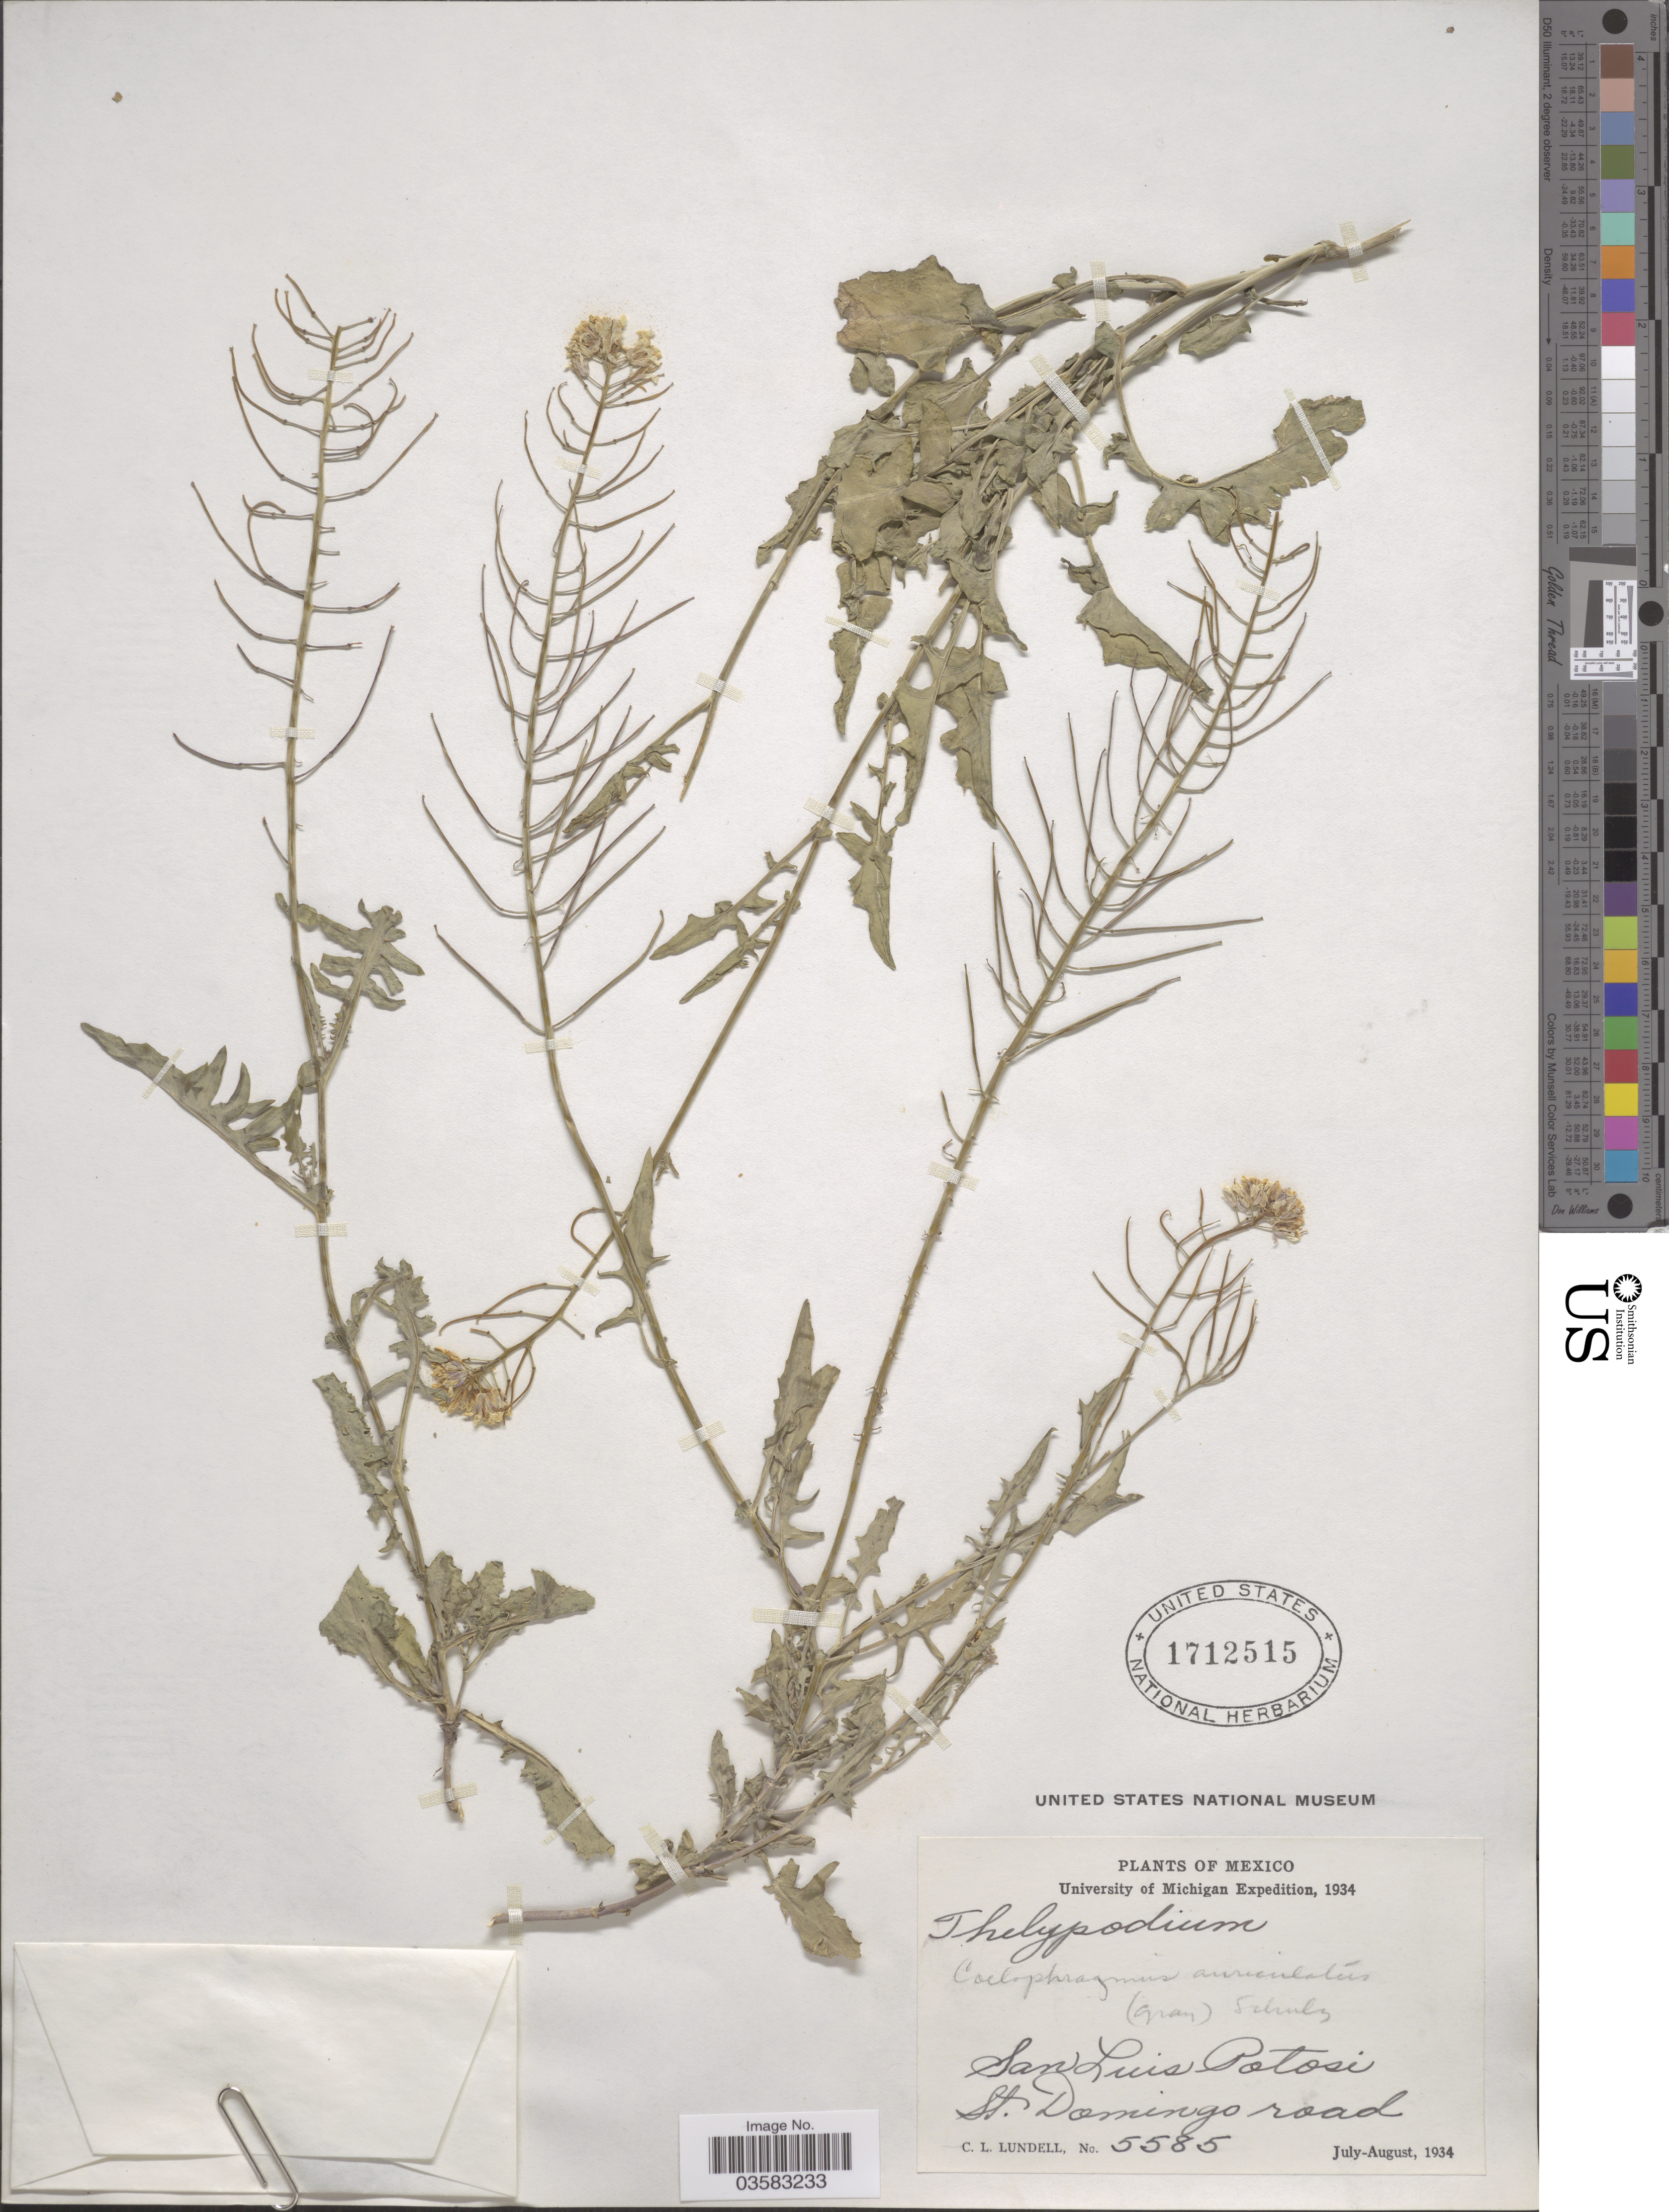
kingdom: Plantae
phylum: Tracheophyta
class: Magnoliopsida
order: Brassicales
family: Brassicaceae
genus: Sisymbrium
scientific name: Sisymbrium auriculatum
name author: A. Gray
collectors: C. L. Lundell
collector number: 5585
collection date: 1934-07/1934-08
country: Mexico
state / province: San Luis Potosí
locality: St. Domingo road.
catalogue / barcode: US 1712515